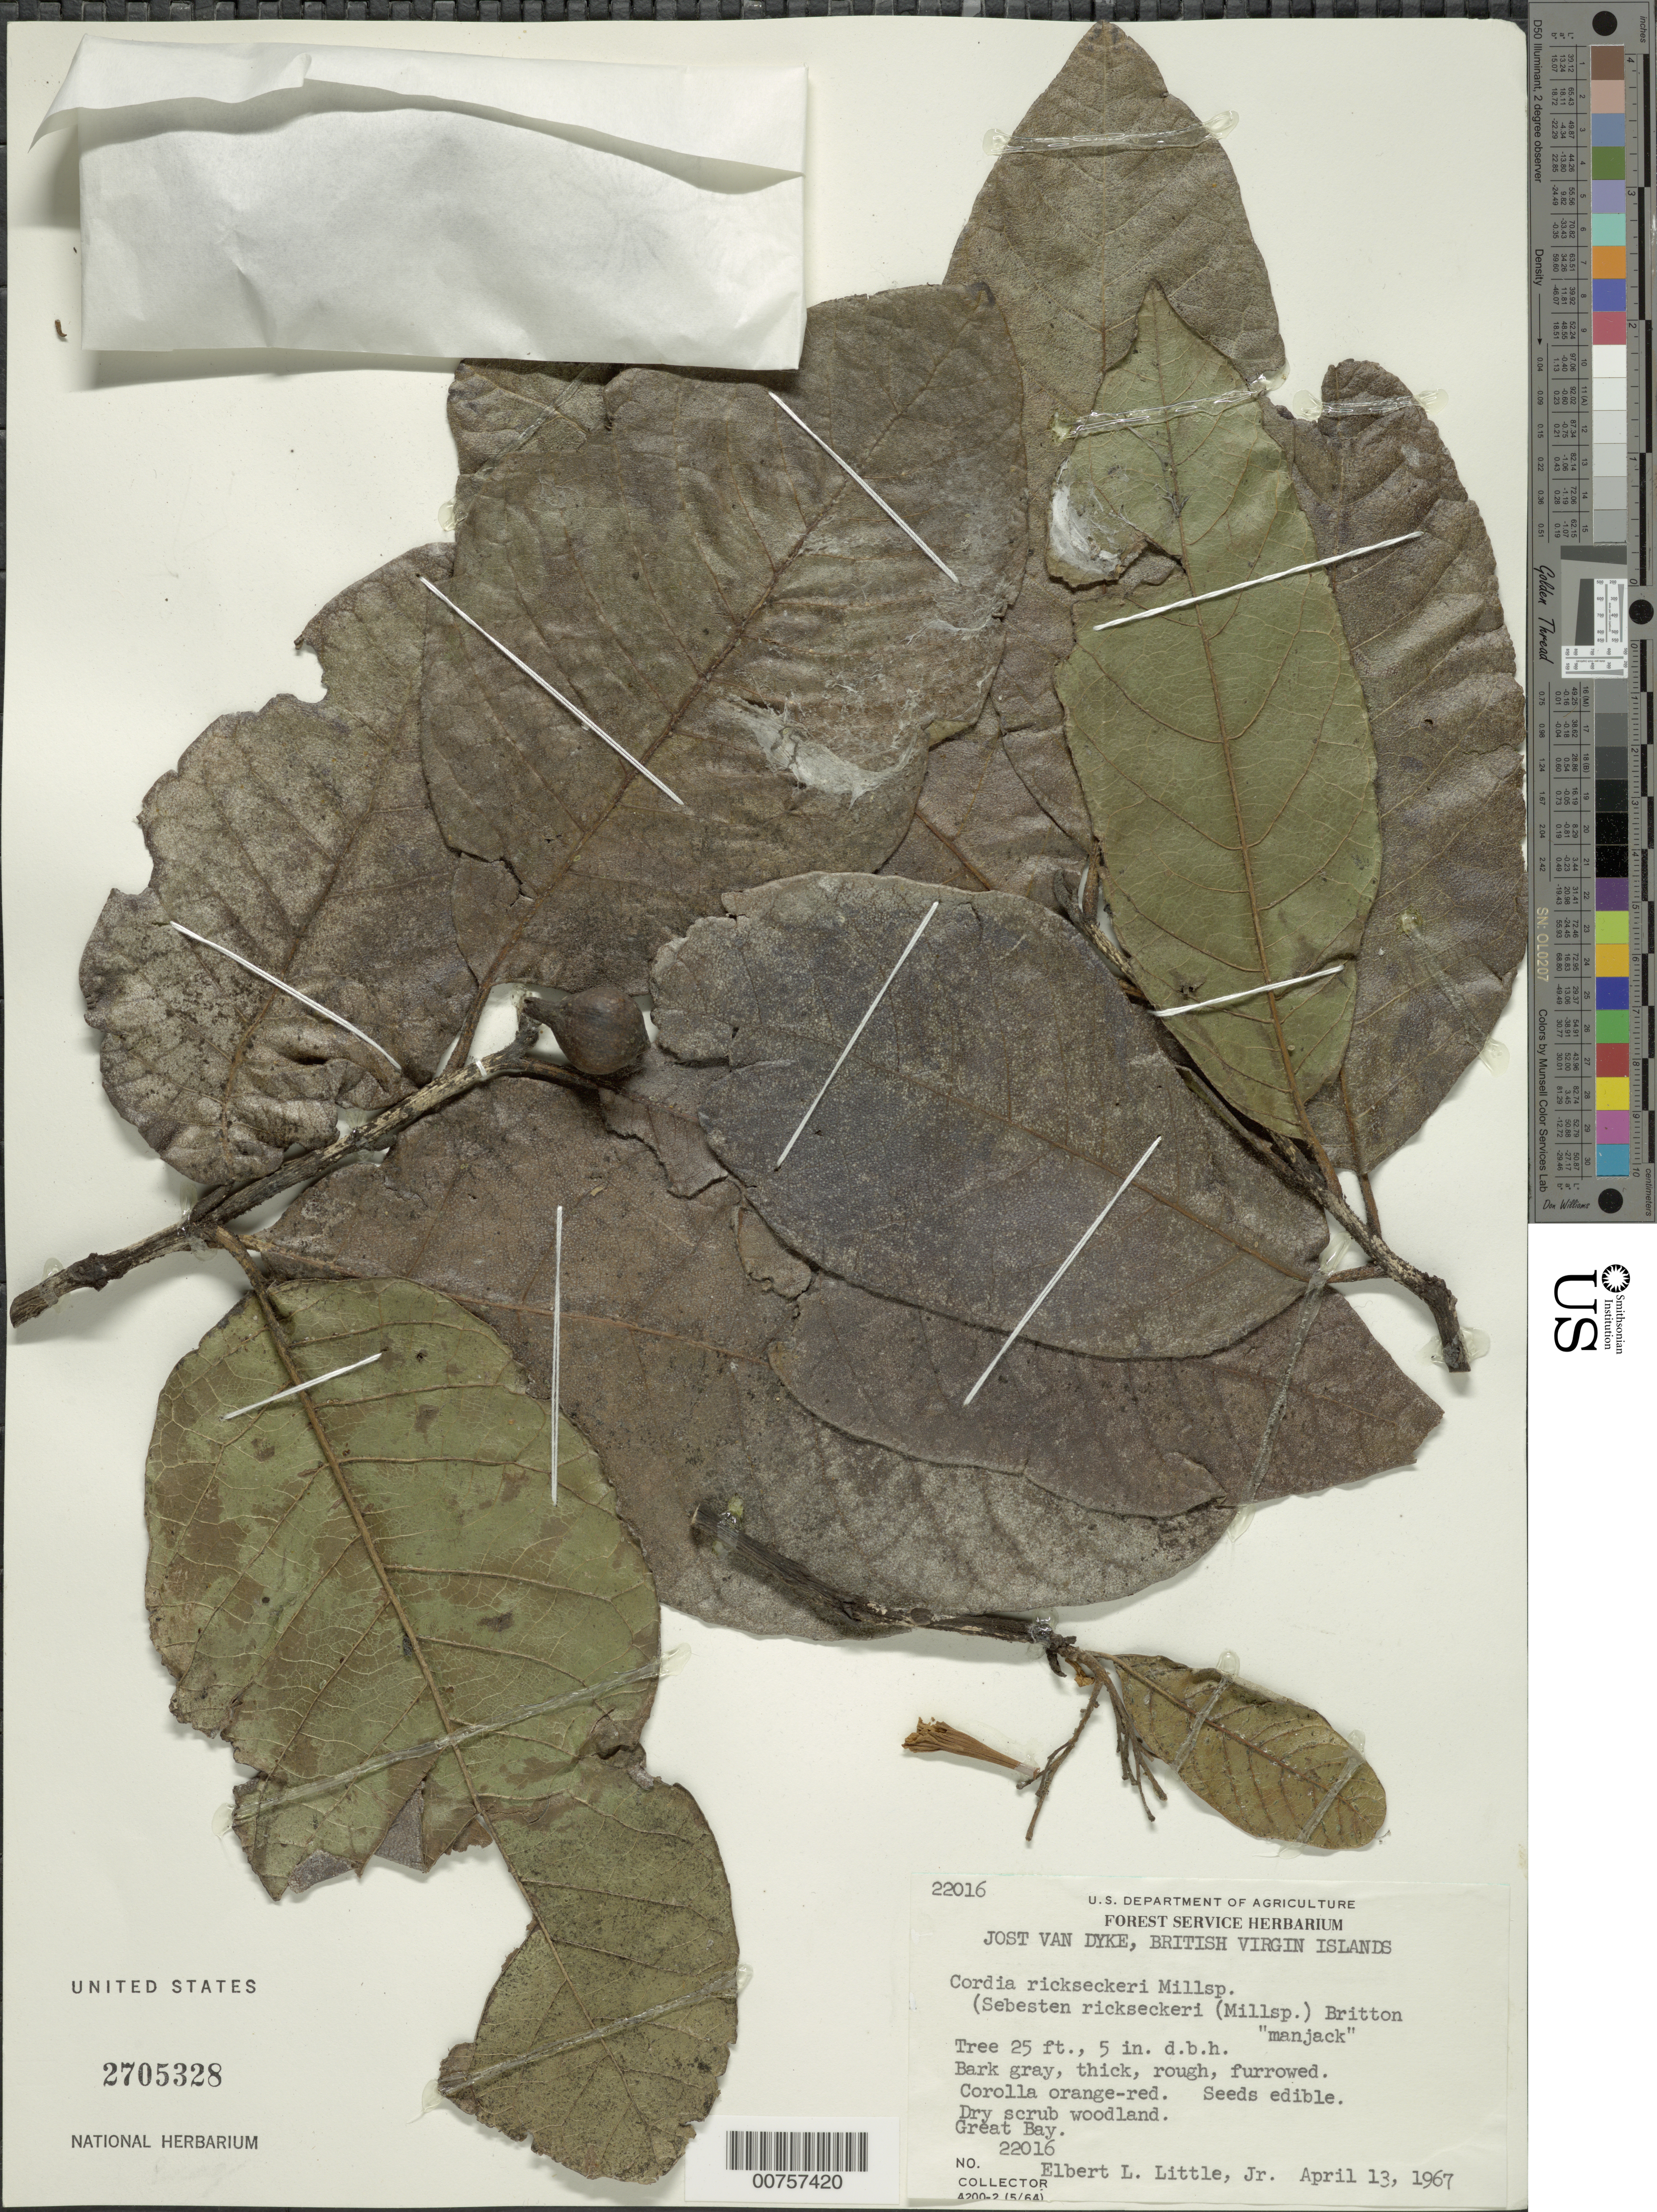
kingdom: Plantae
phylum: Tracheophyta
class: Magnoliopsida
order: Boraginales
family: Cordiaceae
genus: Cordia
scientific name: Cordia rickseckeri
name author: Millsp.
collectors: E. L. Little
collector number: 22016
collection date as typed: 13 Apr 1967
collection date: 1967-04-13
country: British Virgin Islands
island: Jost Van Dyke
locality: Great Bay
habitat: Dry scrub woodland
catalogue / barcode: US 2705328